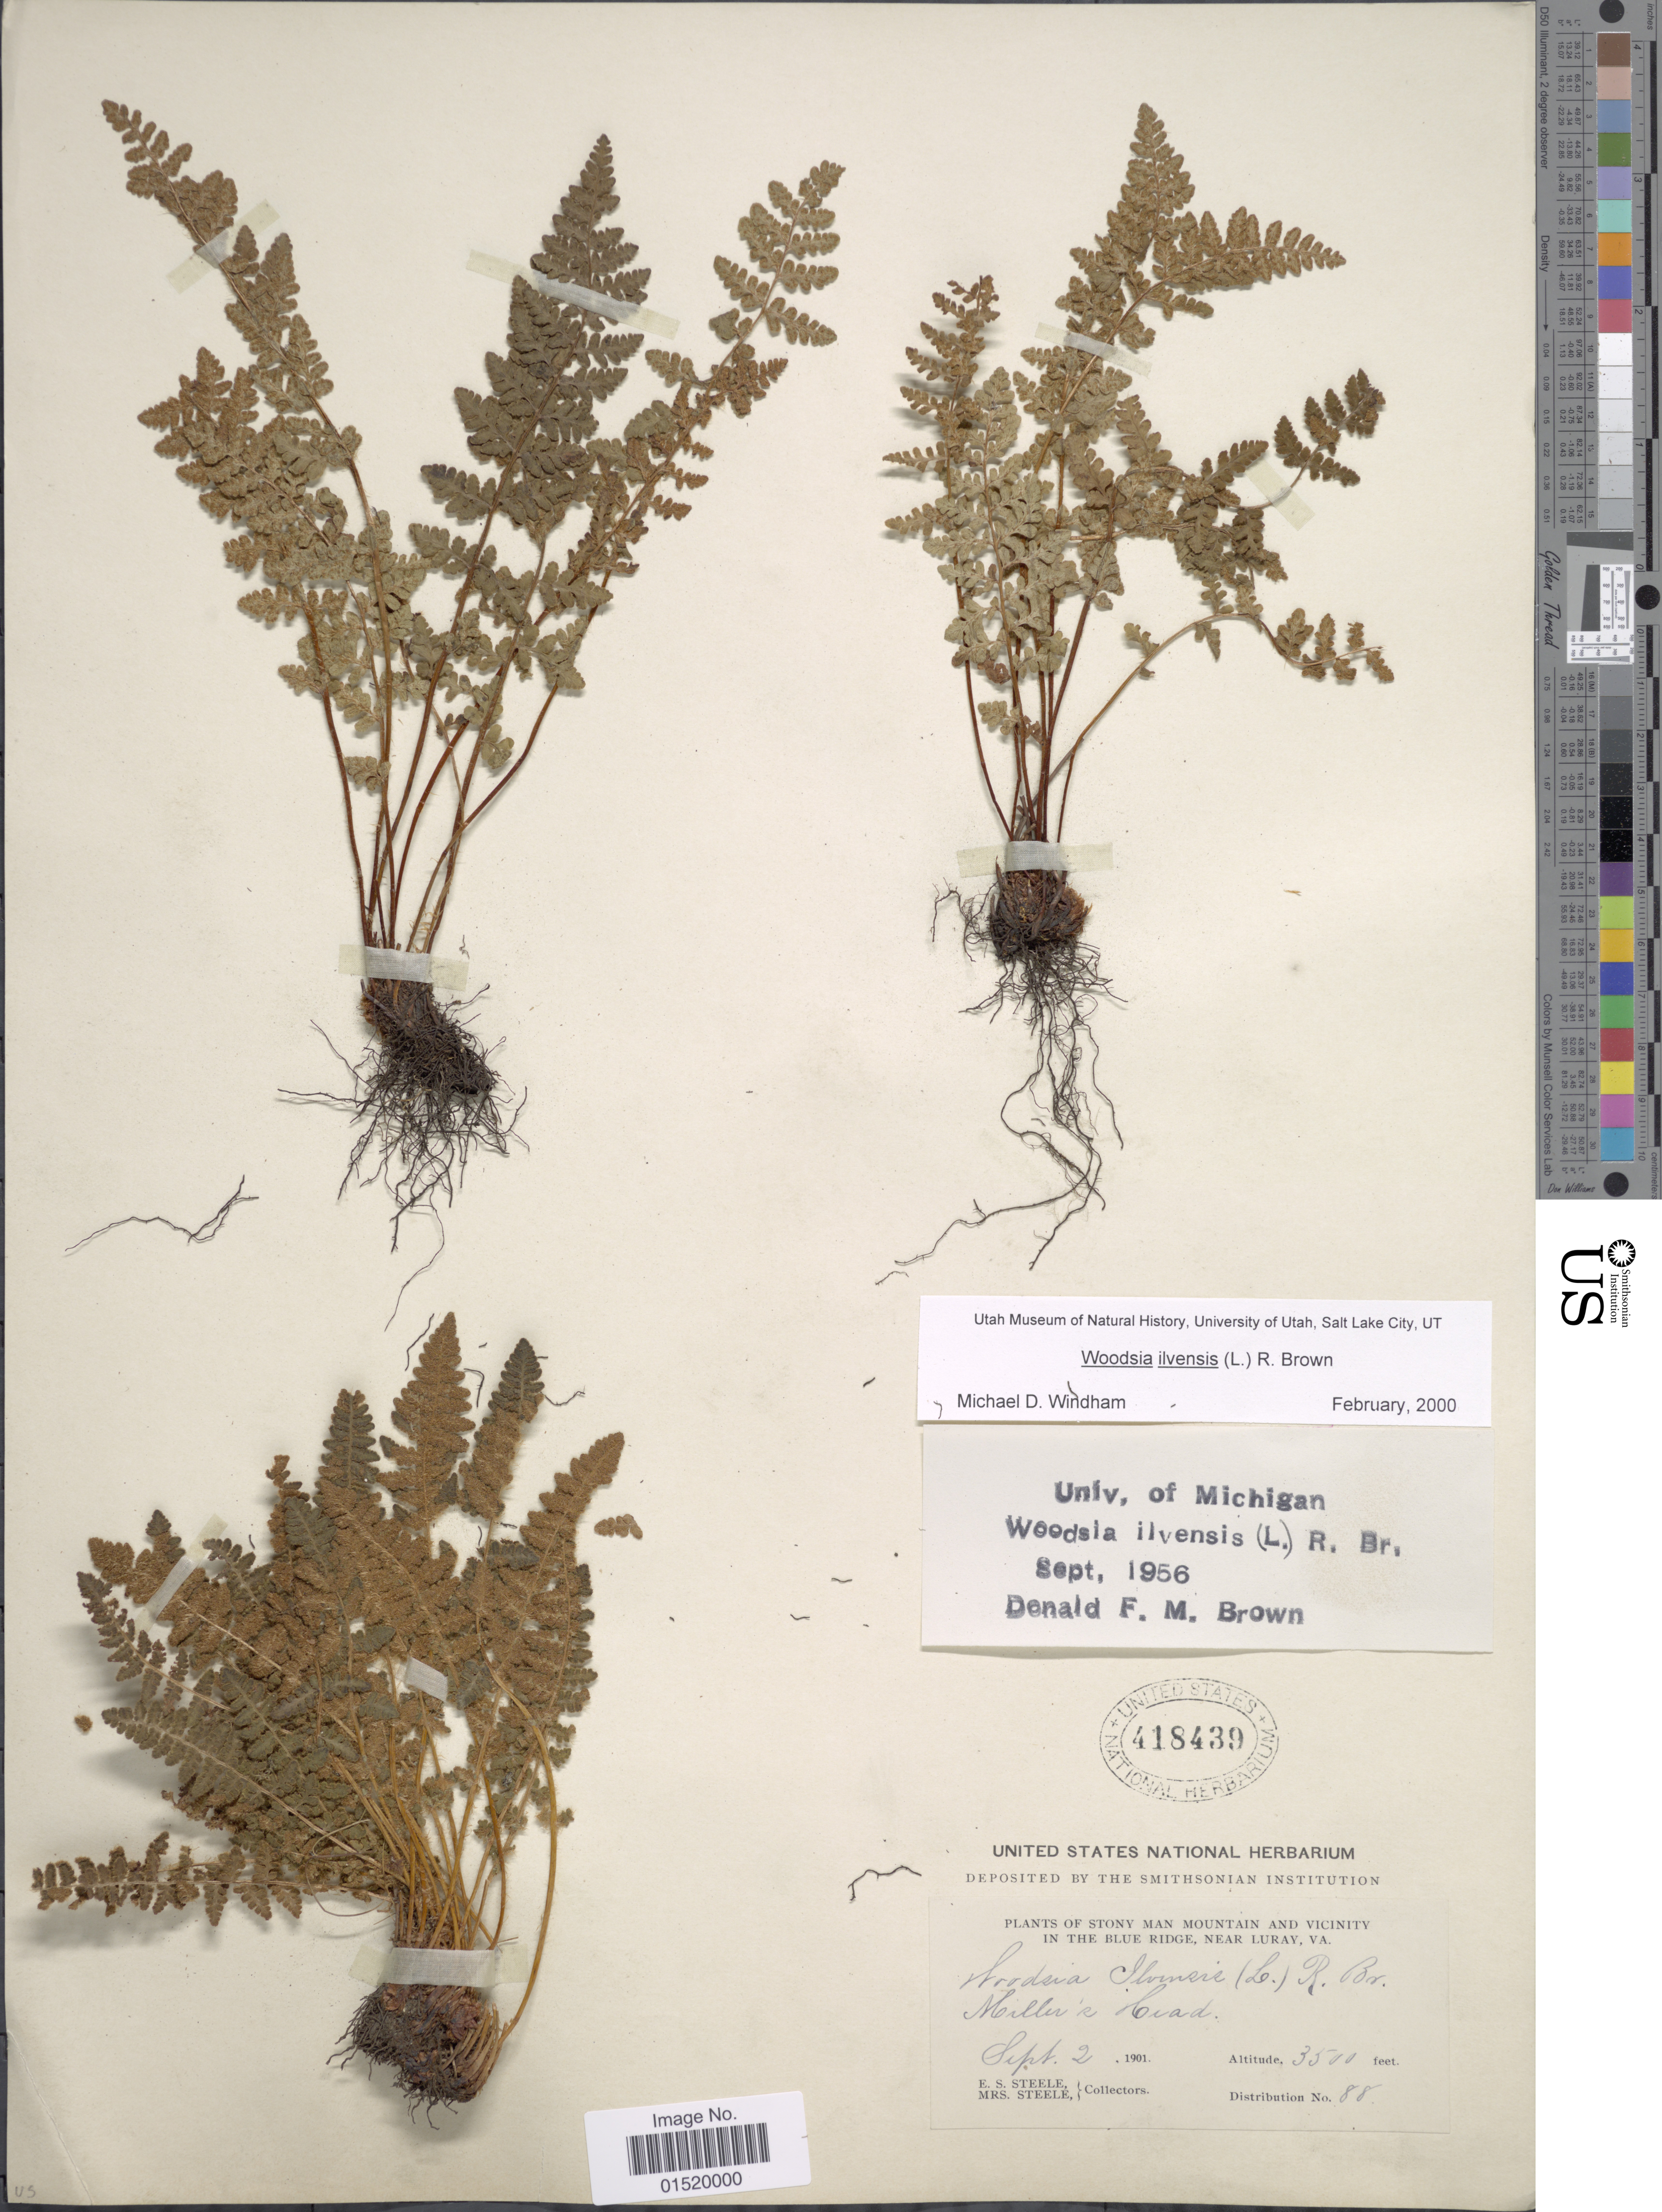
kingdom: Plantae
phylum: Tracheophyta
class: Polypodiopsida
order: Polypodiales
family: Woodsiaceae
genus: Woodsia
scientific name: Woodsia ilvensis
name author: (L.) R. Br.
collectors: E. Steele & Mrs. E. S. Steele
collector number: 88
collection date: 1901-09-02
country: United States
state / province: Virginia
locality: Stony man mountain and vicinity in the blue ridge, near Luray, Miller's Head.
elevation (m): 1067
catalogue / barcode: US 418439